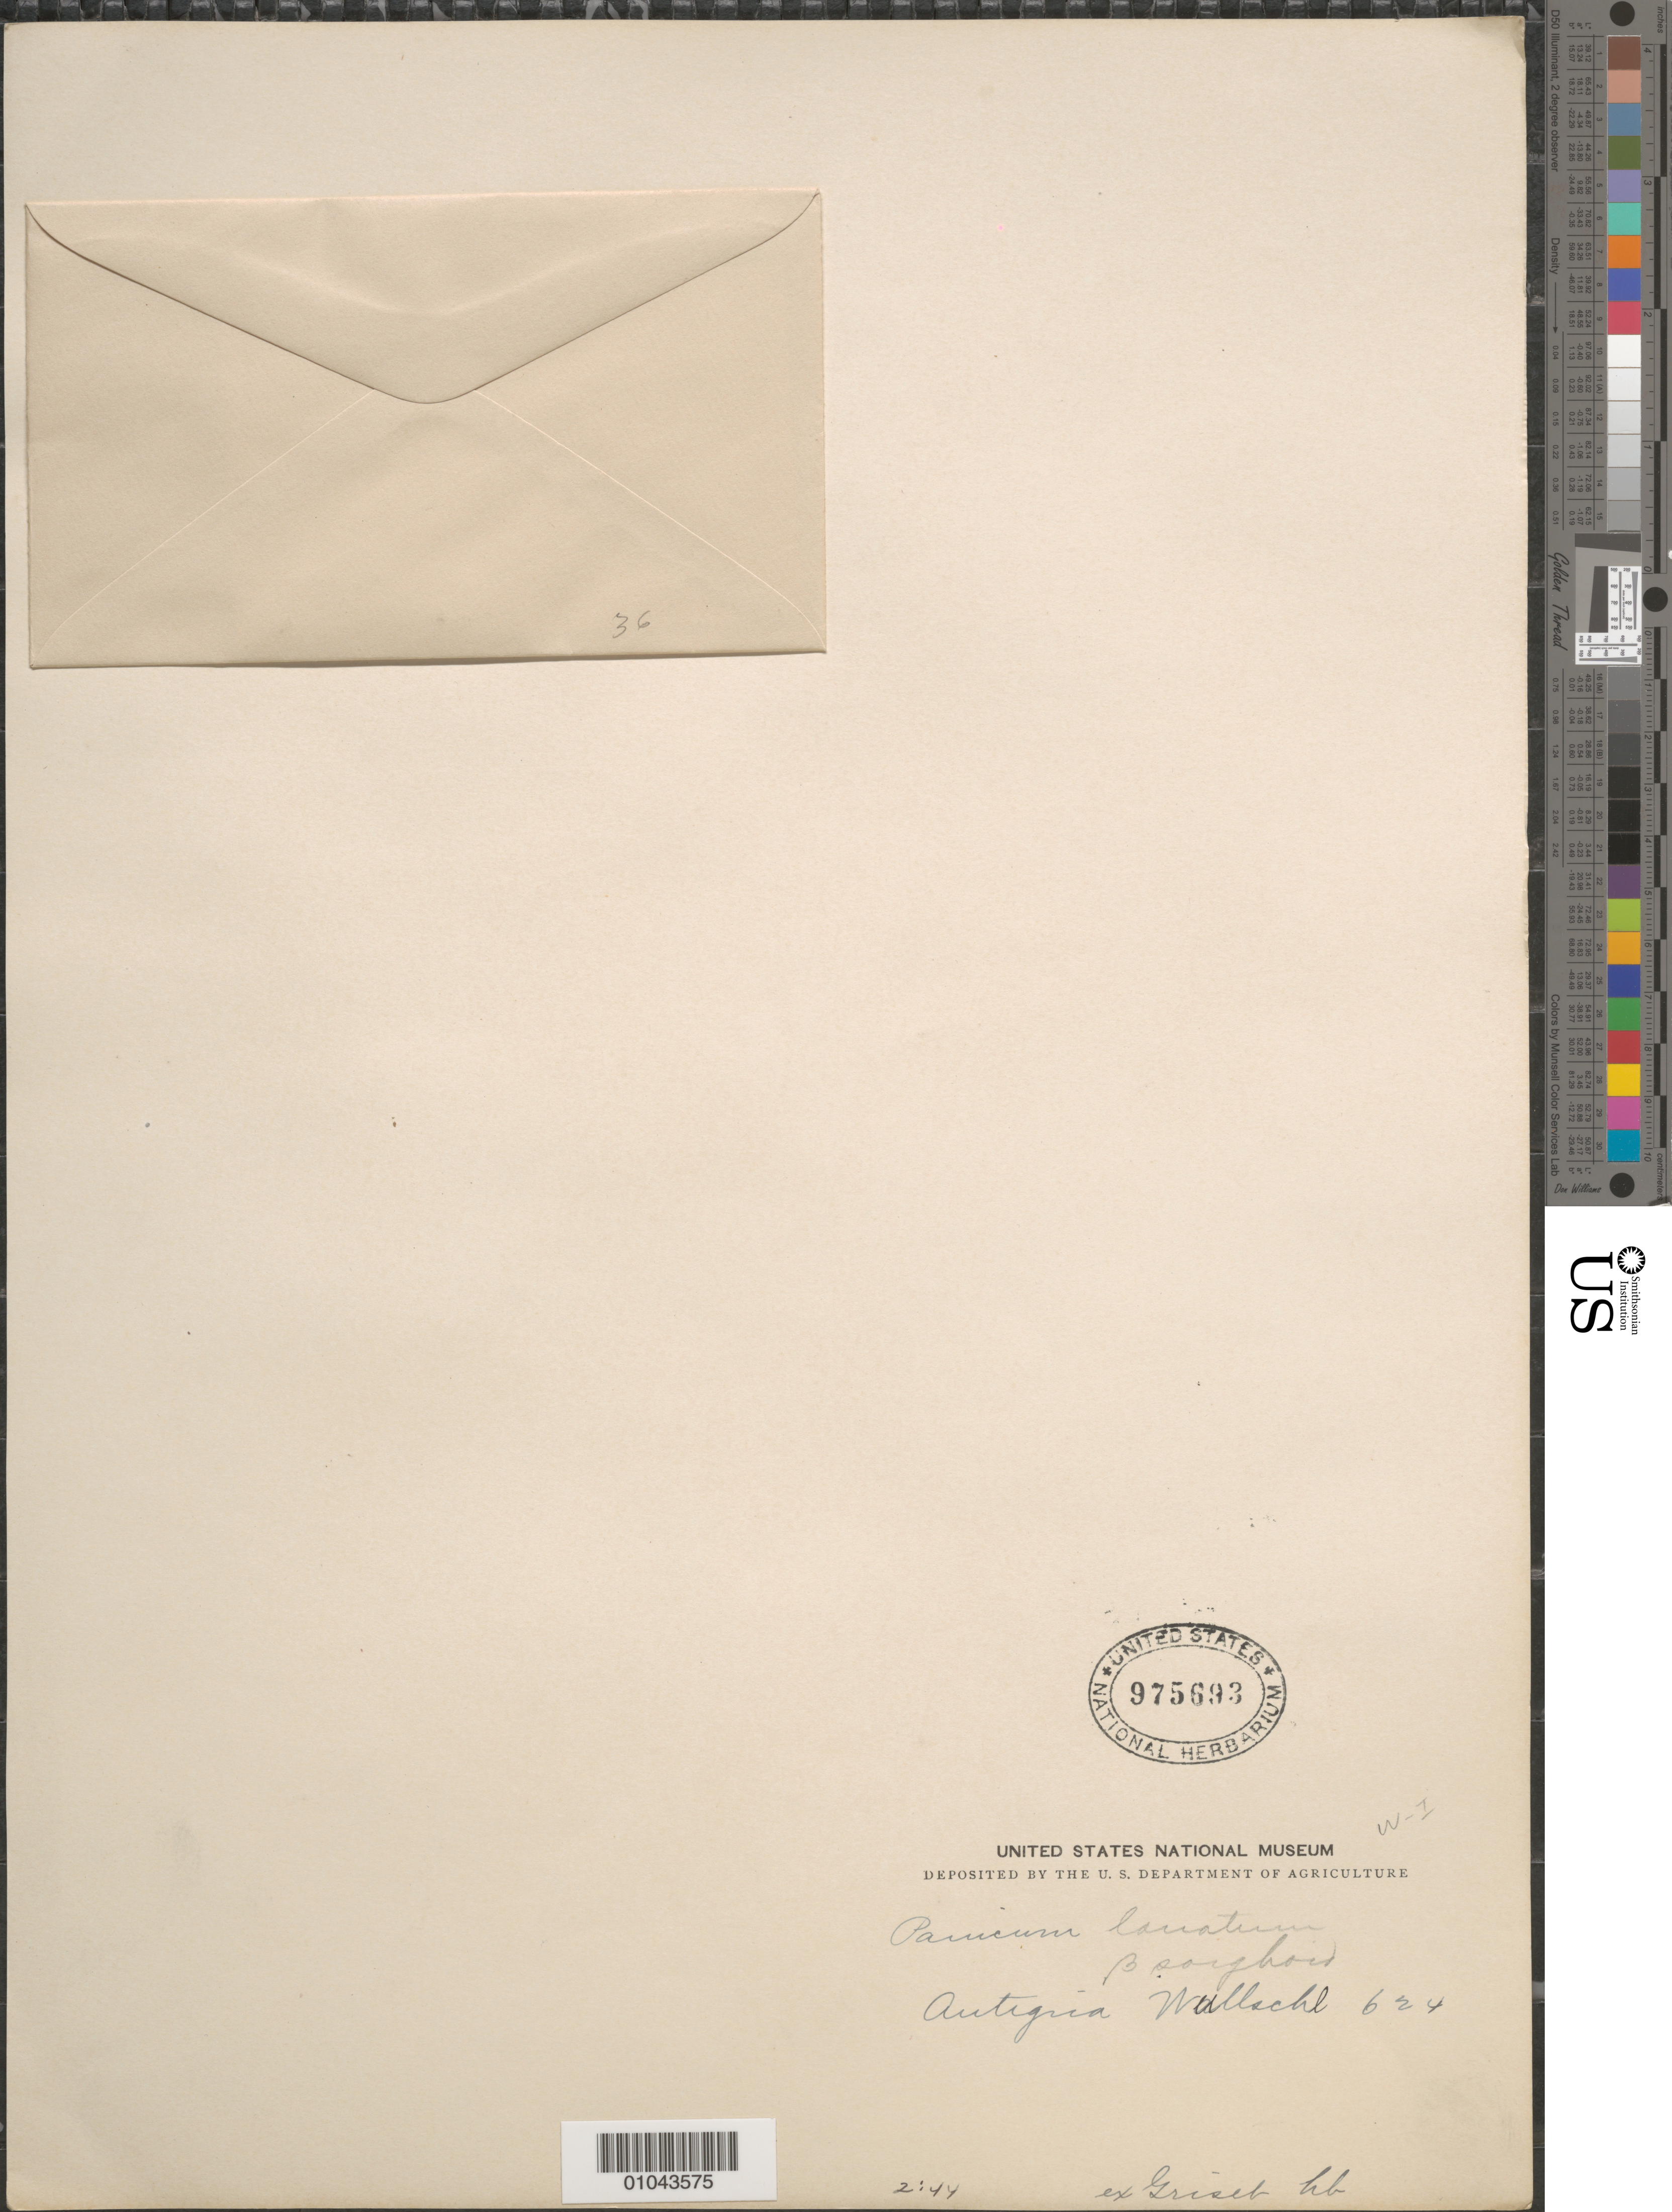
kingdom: Plantae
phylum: Tracheophyta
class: Liliopsida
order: Poales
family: Poaceae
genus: Lasiacis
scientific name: Lasiacis sorghoidea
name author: (Desv. ex Ham.) Hitchc. & Chase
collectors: H. R. Wullschlaegel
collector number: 624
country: Jamaica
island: Jamaica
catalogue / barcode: US 975693